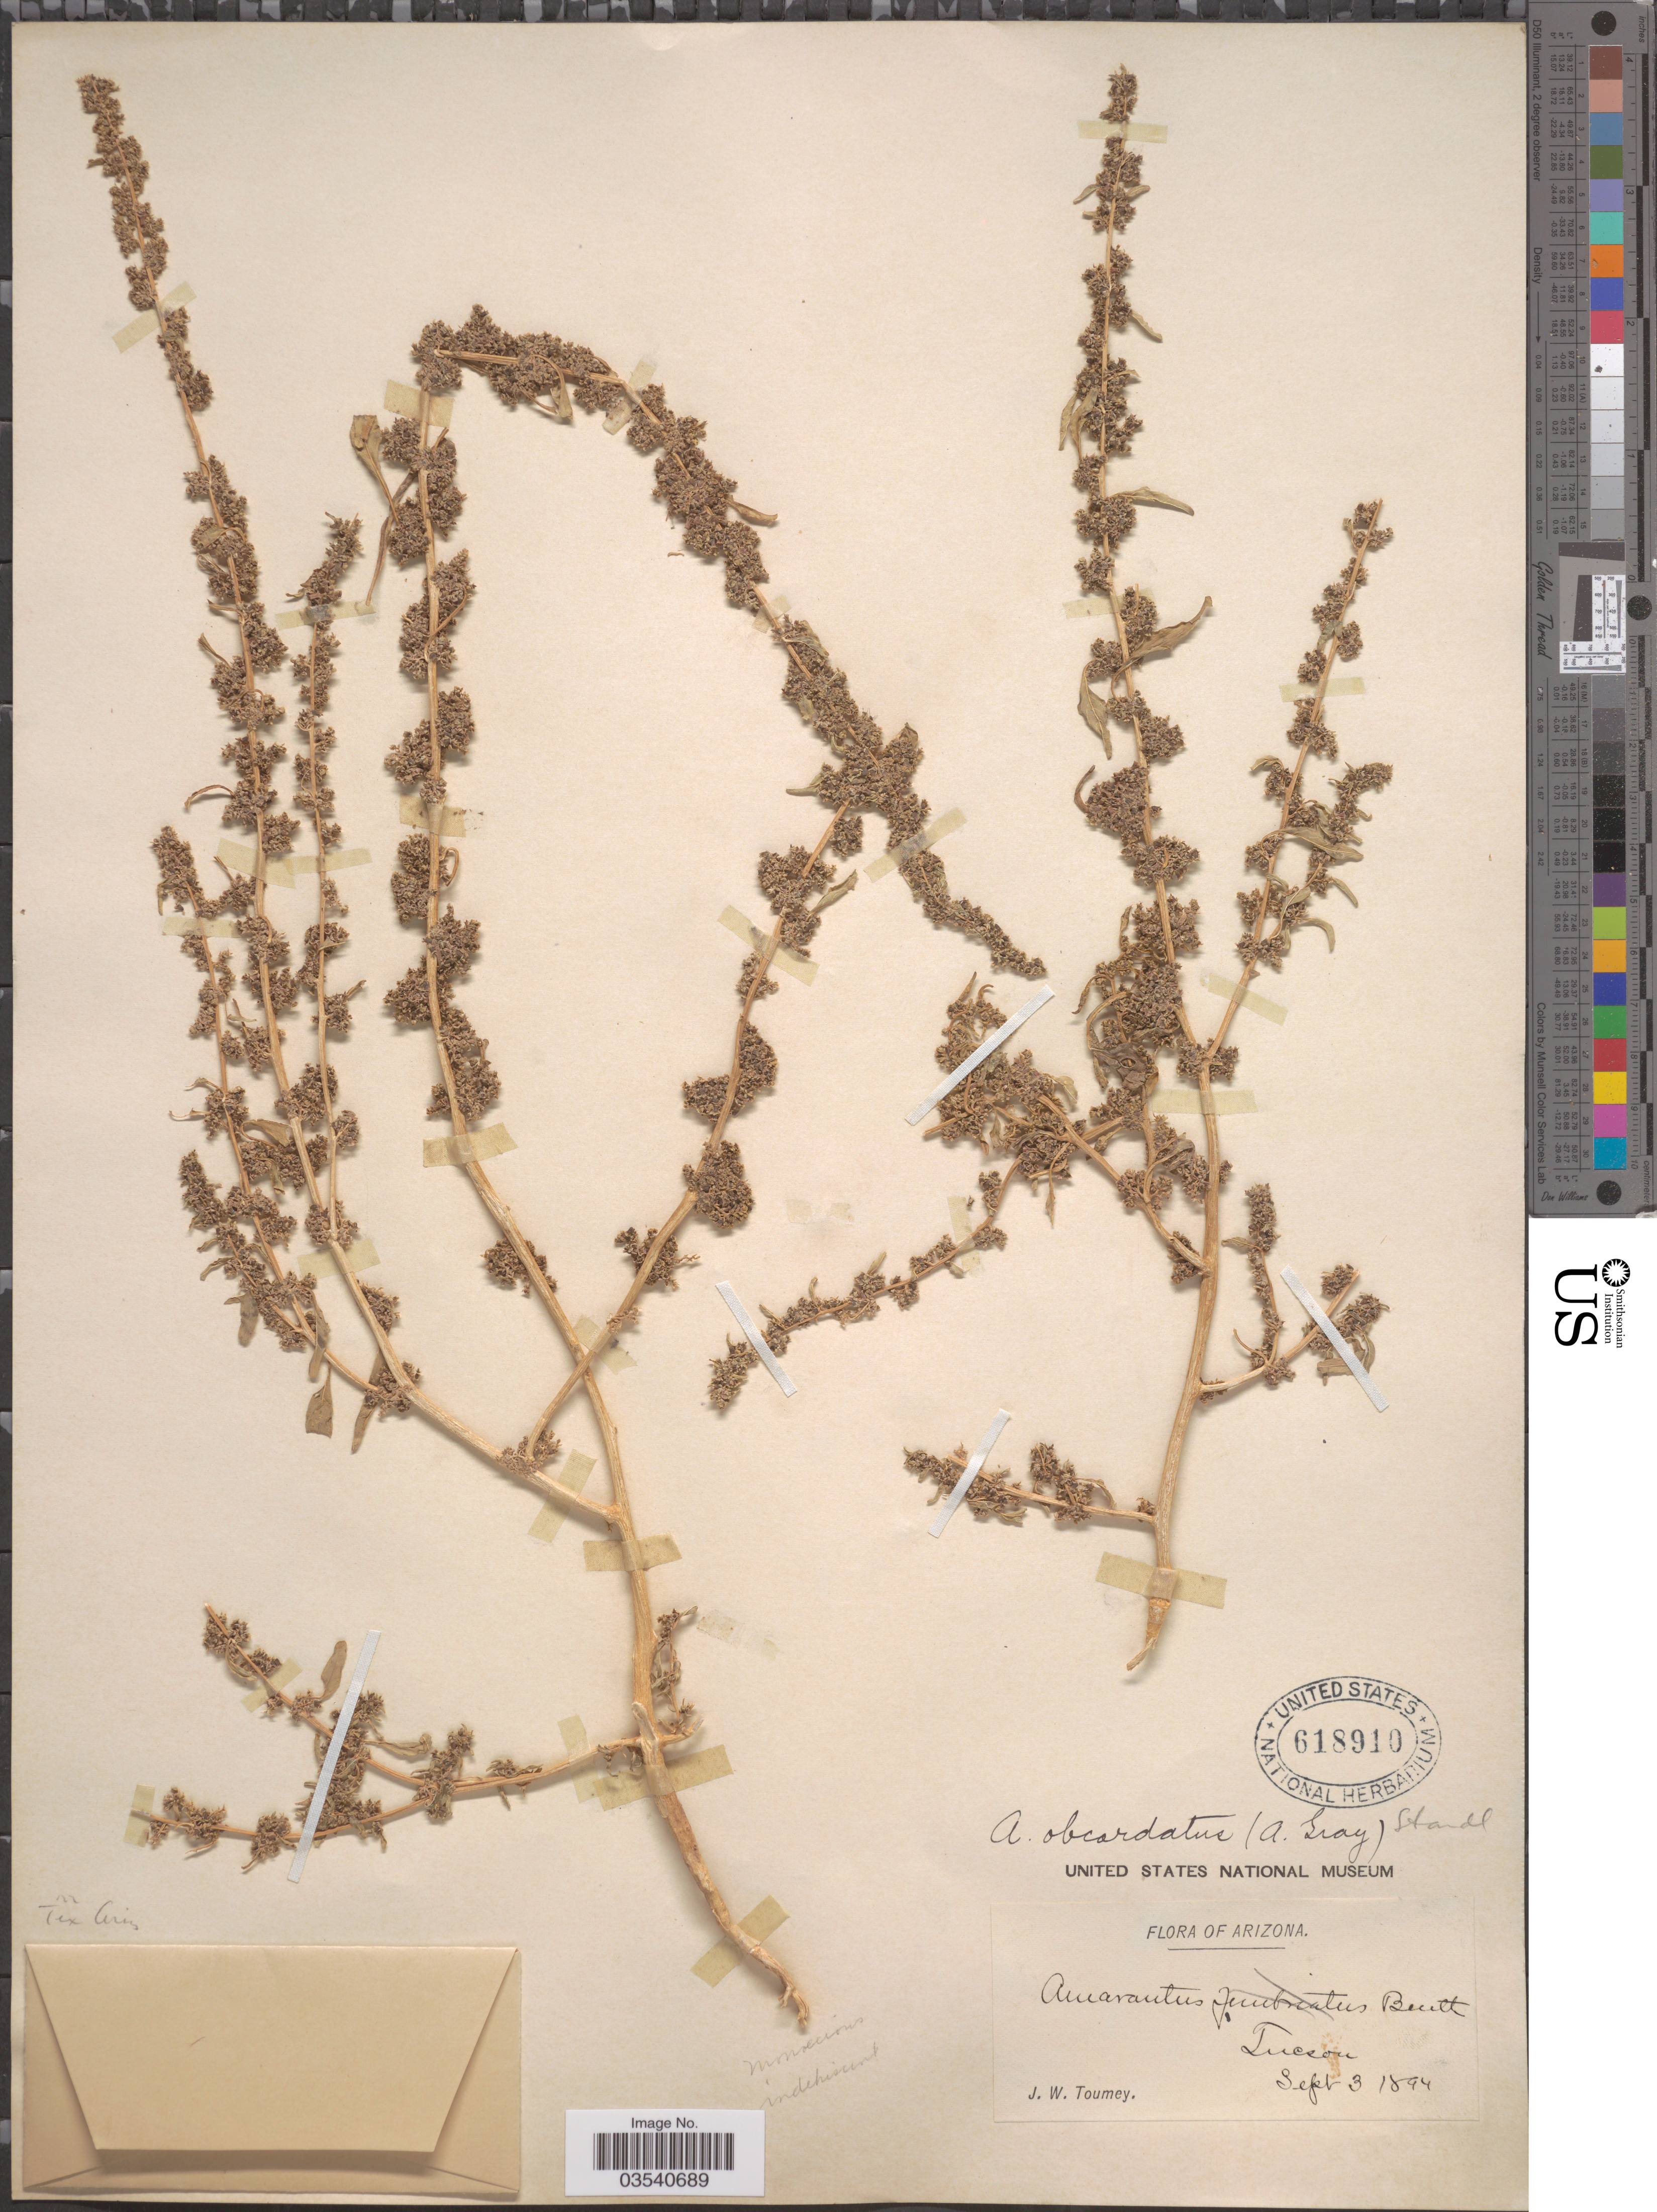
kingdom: Plantae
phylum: Tracheophyta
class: Magnoliopsida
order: Caryophyllales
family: Amaranthaceae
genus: Amaranthus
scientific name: Amaranthus obcordatus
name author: (A. Gray) Standl.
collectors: J. W. Toumey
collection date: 1894-09-03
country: United States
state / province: Arizona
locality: Tucson.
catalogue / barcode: US 618910